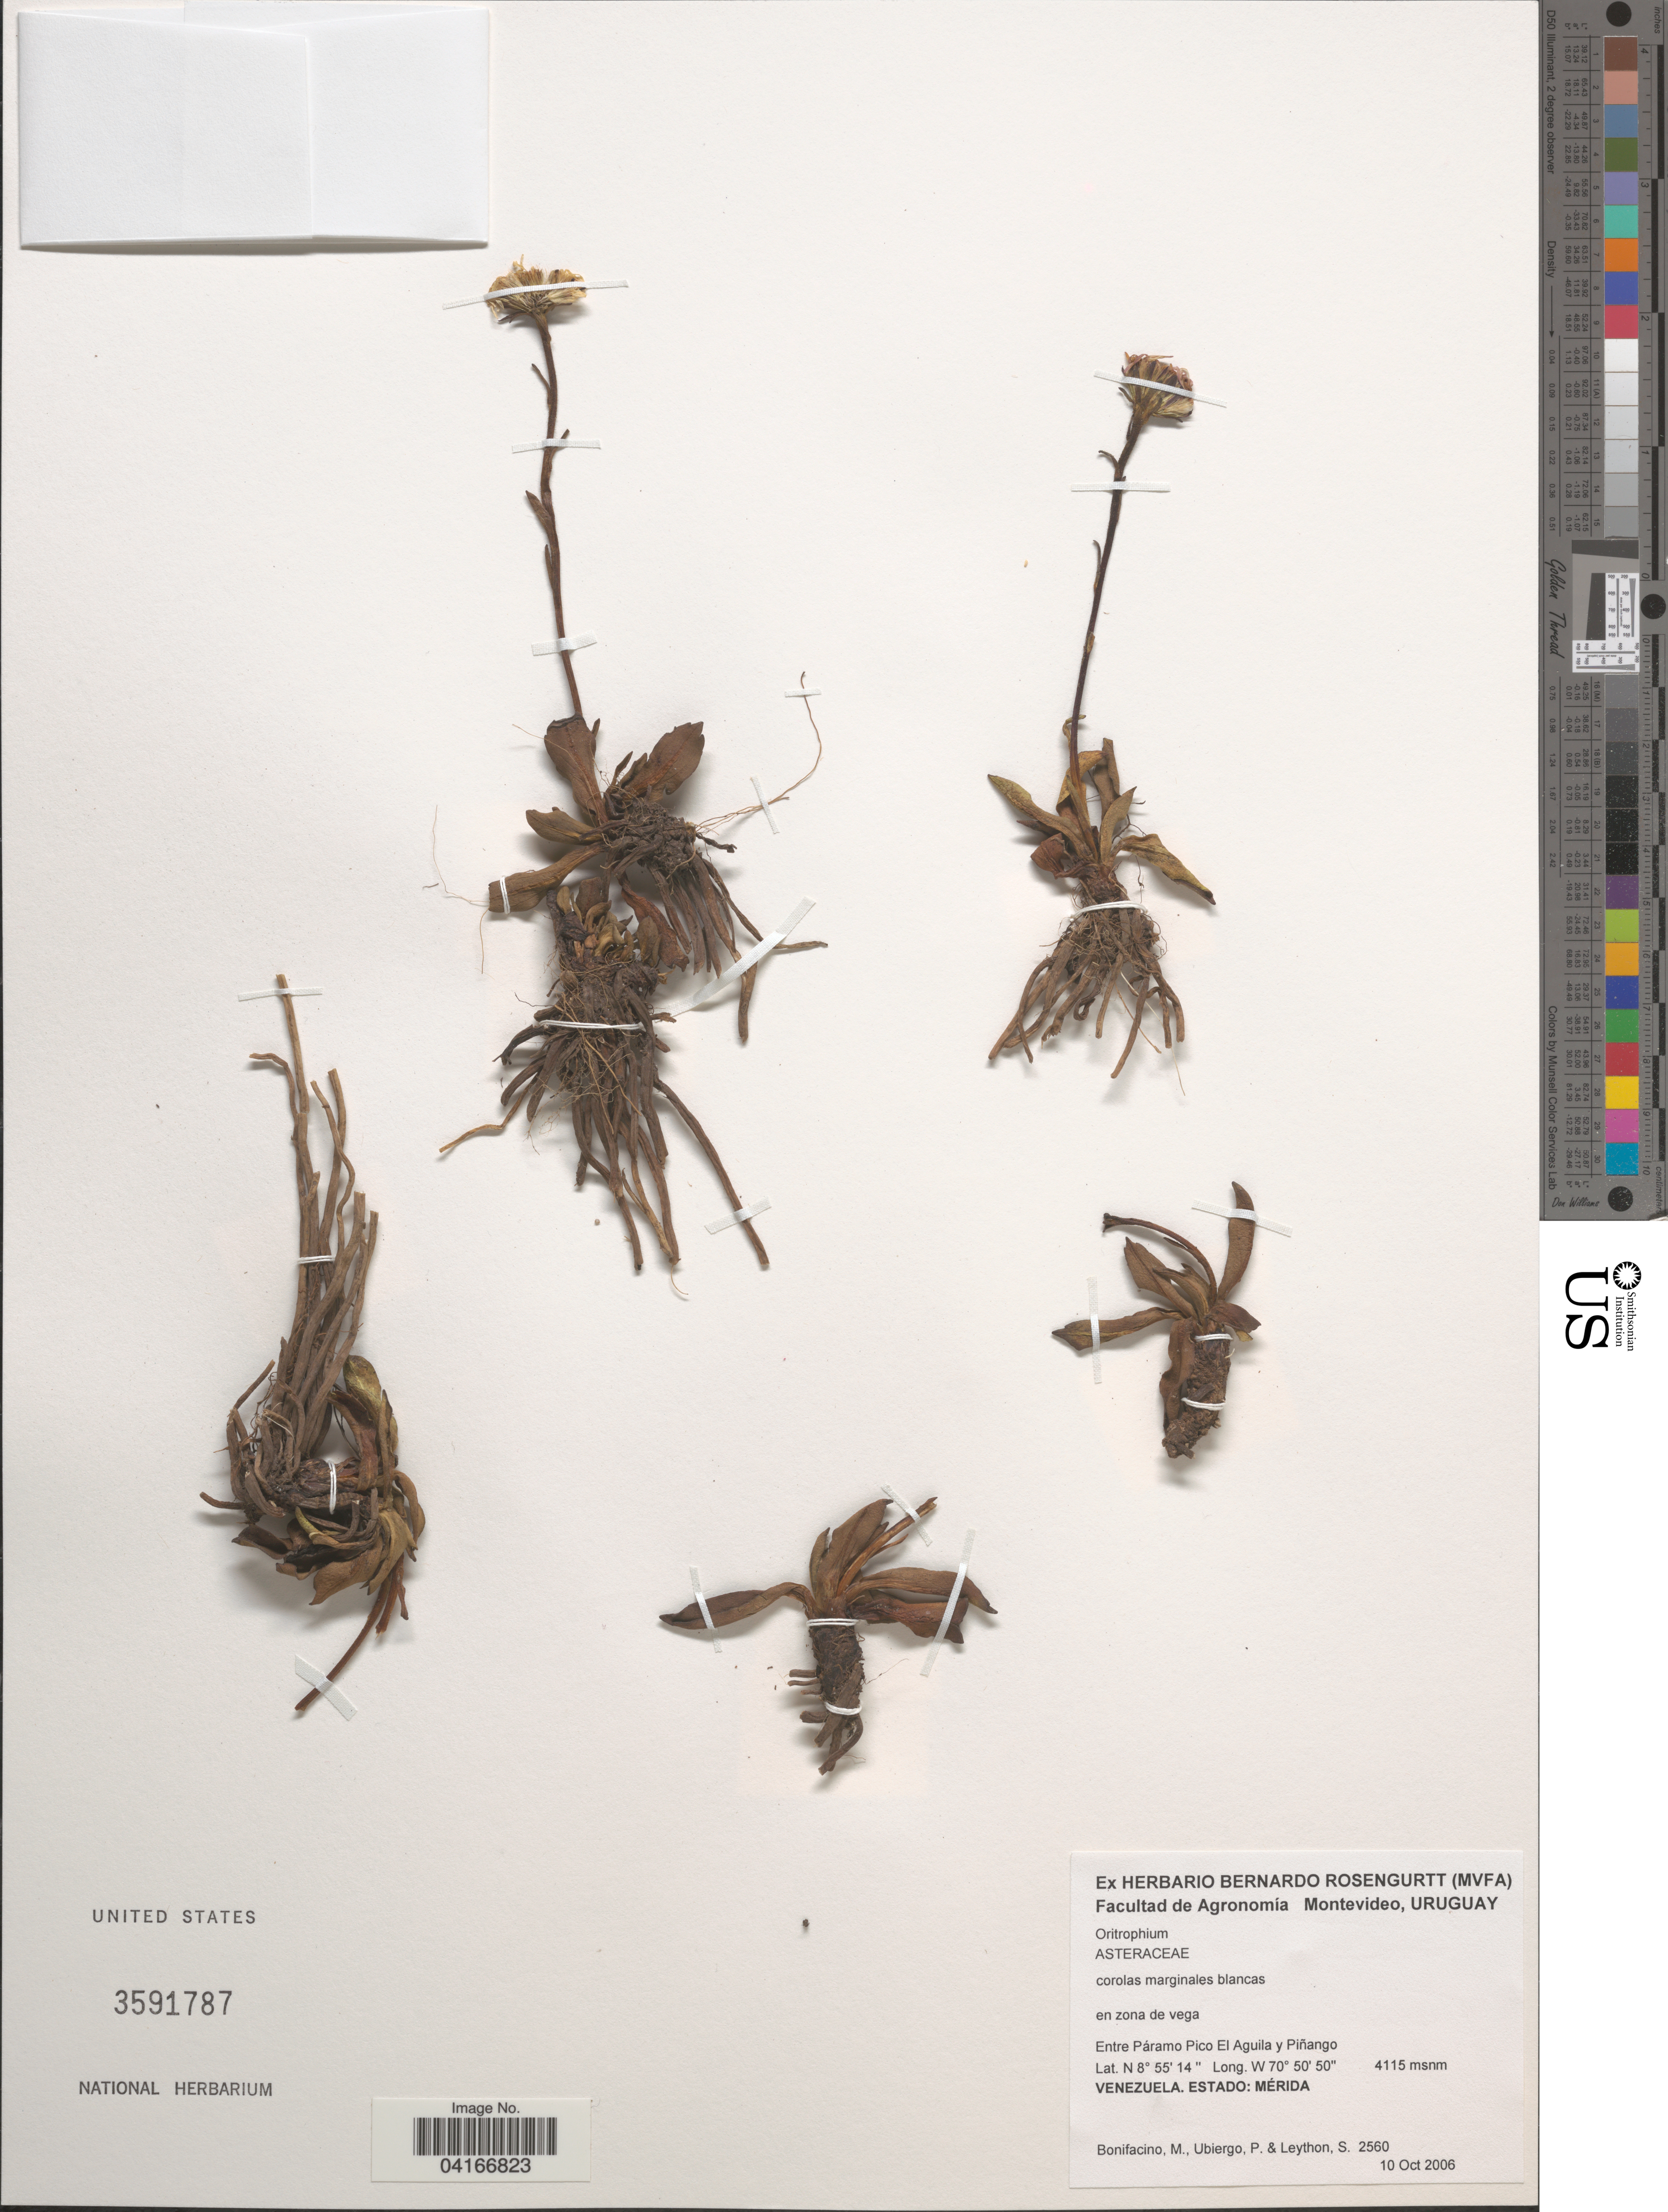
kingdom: Plantae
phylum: Tracheophyta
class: Magnoliopsida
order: Asterales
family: Asteraceae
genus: Oritrophium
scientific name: Oritrophium sp.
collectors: M. Bonifacino, P. Ubiergo & S. Leython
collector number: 2560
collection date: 2006-10-10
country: Venezuela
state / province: Merida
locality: Entre Páramo Pico El Aguila y Piñango.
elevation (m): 4115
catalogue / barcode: US 3591787